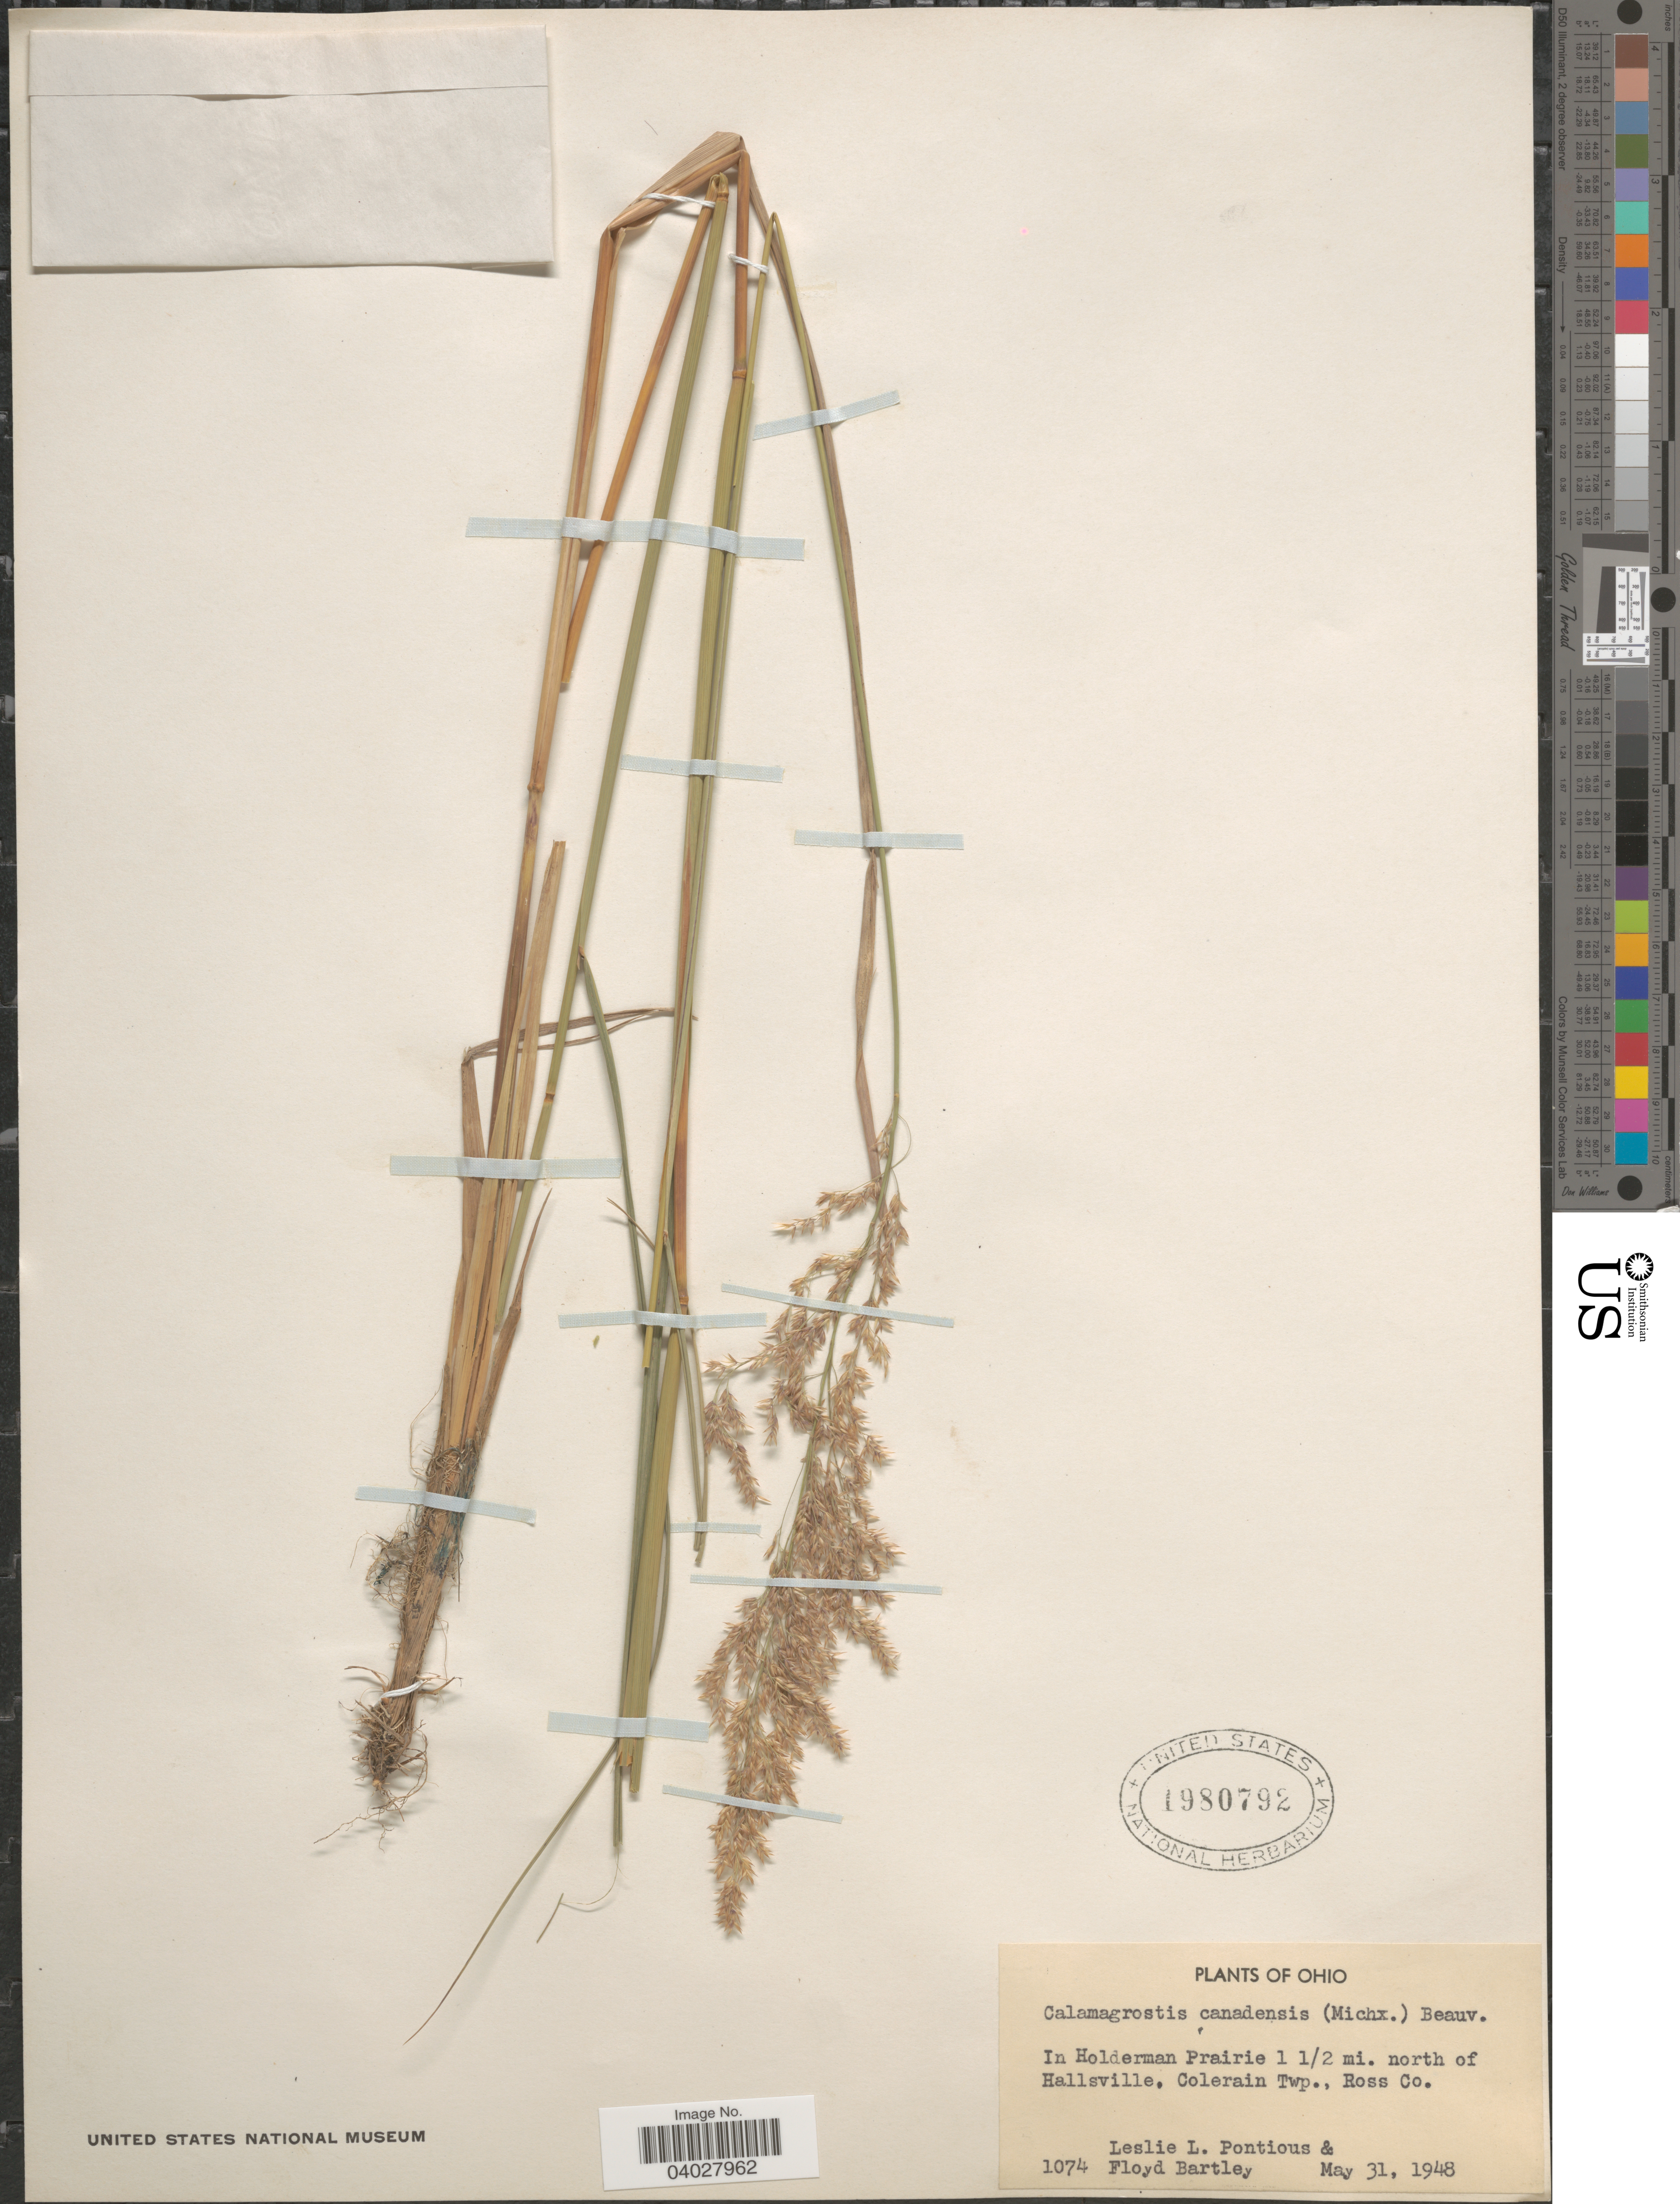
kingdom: Plantae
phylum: Tracheophyta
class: Liliopsida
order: Poales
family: Poaceae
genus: Calamagrostis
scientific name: Calamagrostis canadensis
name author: (Michx.) P. Beauv.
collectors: L. L. Pontious & F. Bartley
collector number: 1074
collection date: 1948-05-31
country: United States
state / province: Ohio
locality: In Holderman Prairie 1 ½ mi. north of Hallsville. Colerain Twp., Ross Co.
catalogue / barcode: US 1980792